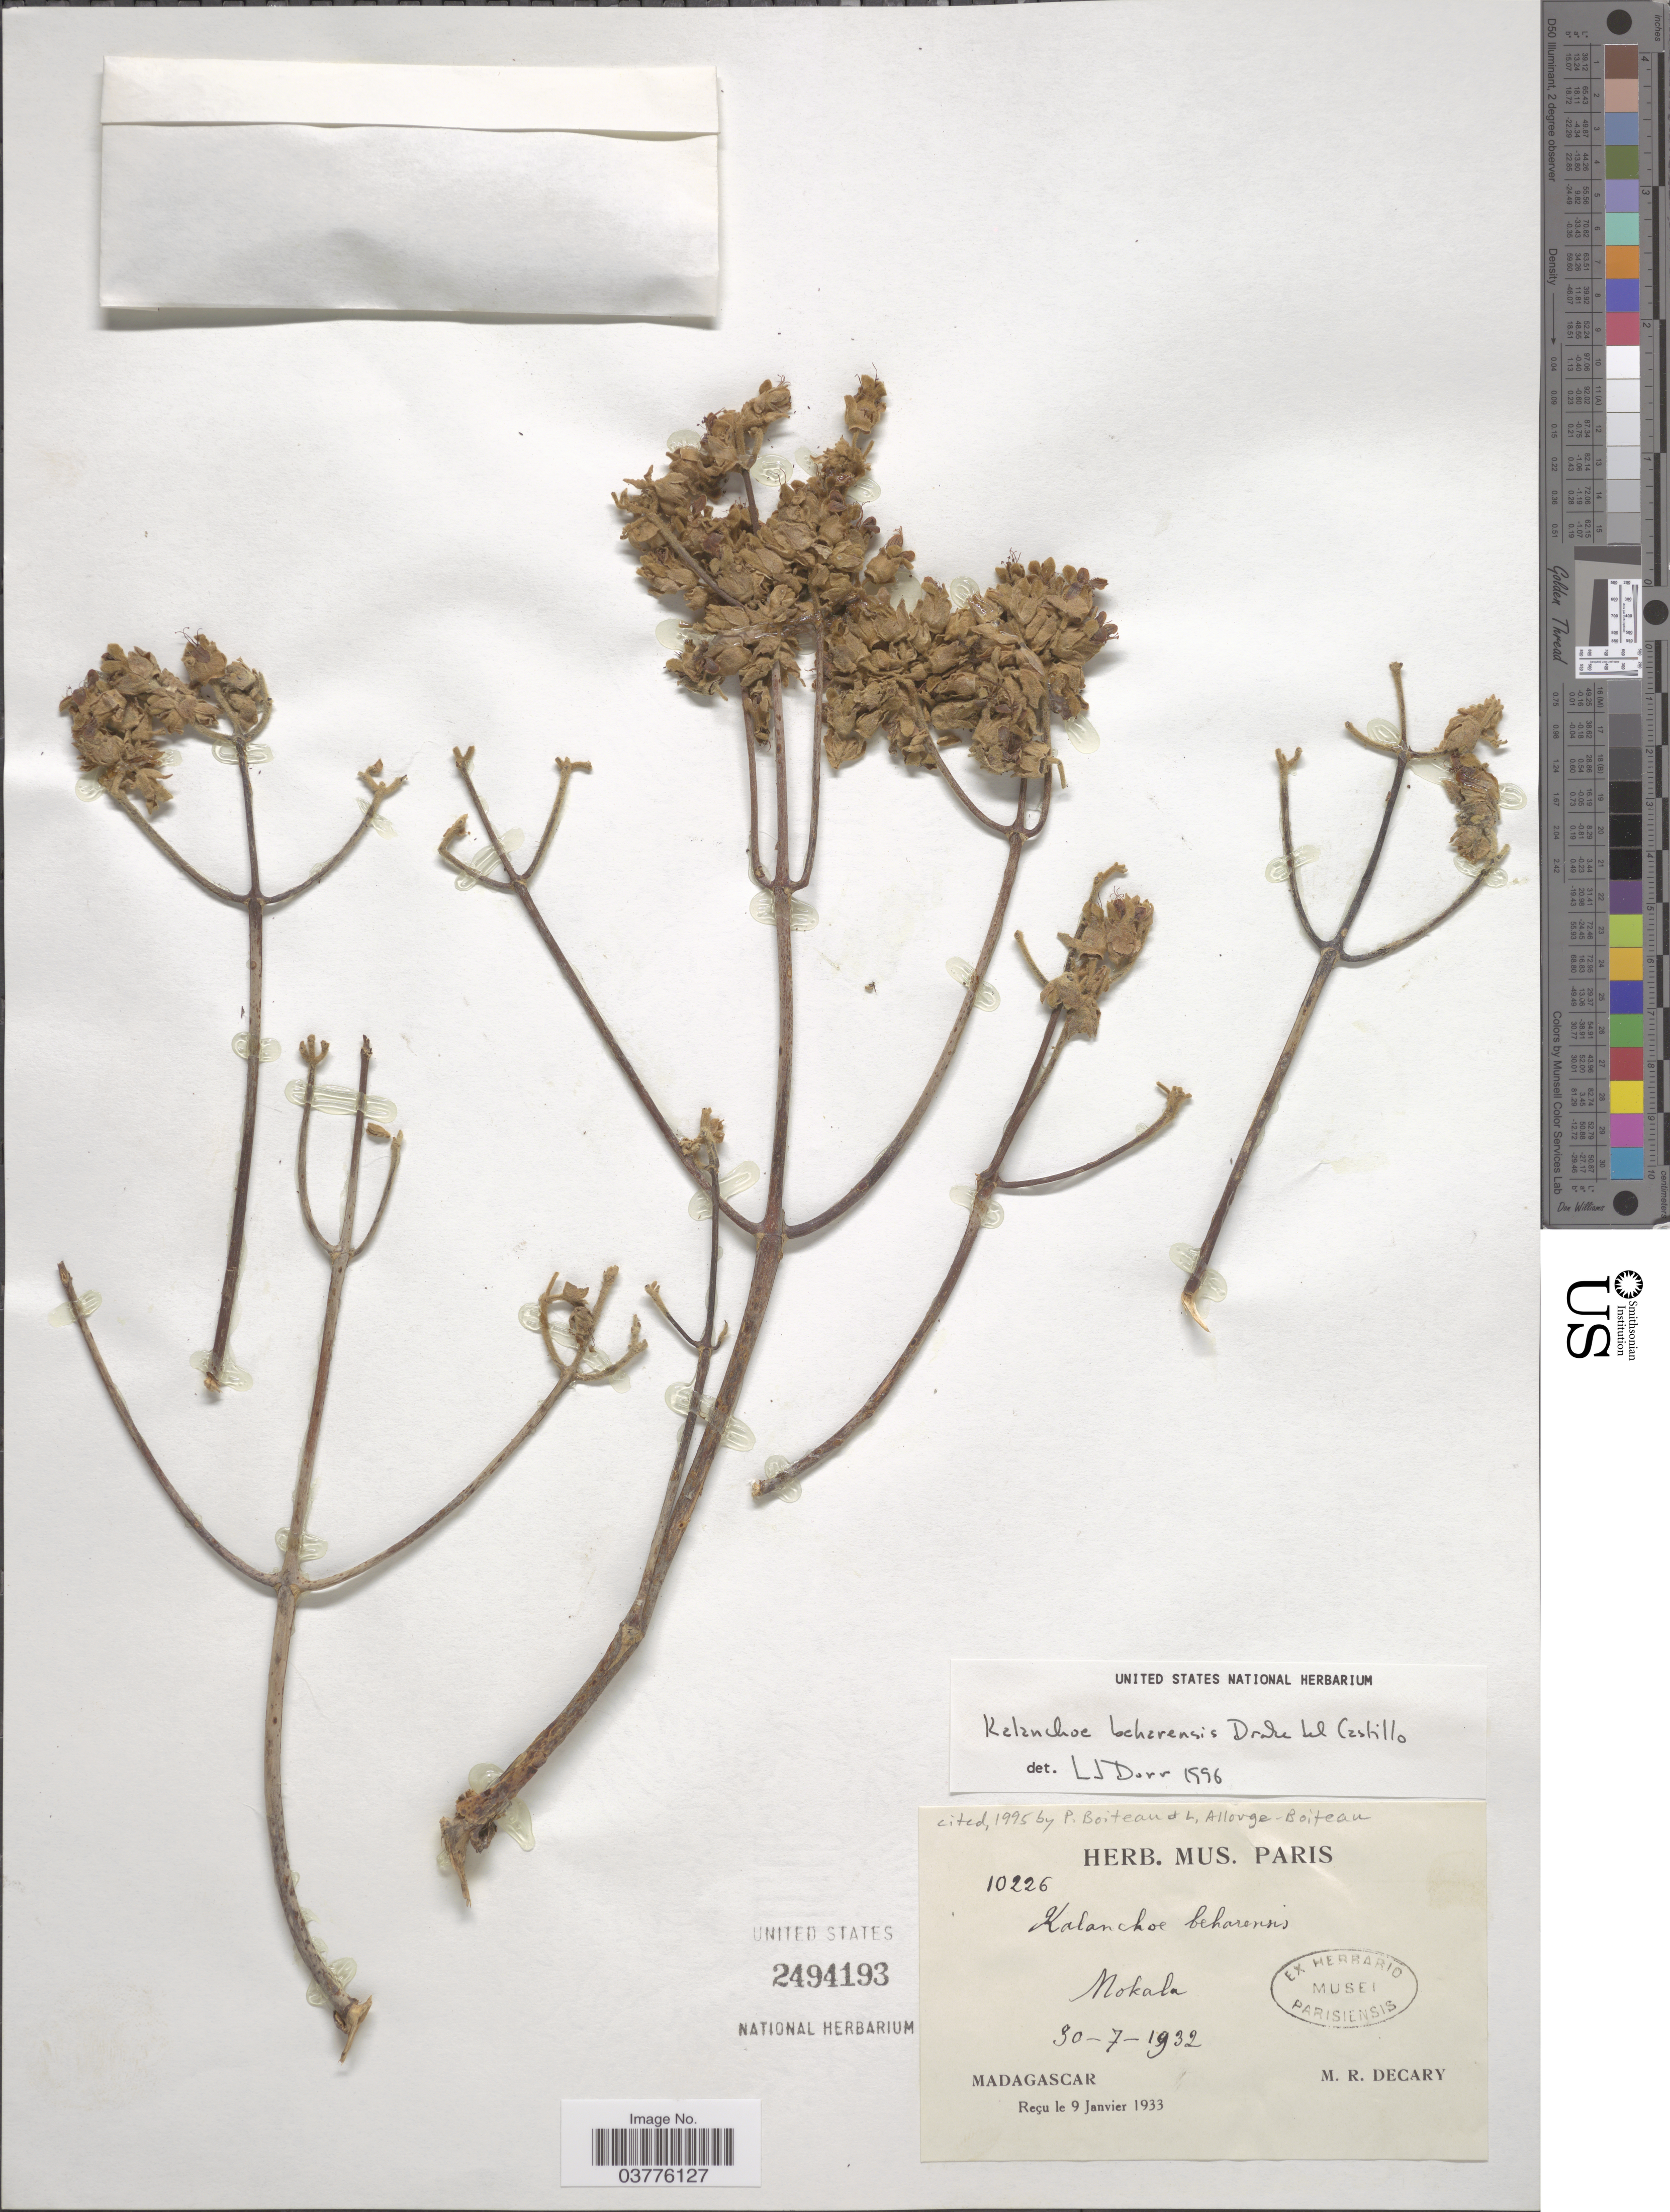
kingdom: Plantae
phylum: Tracheophyta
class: Magnoliopsida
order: Saxifragales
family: Crassulaceae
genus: Kalanchoe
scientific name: Kalanchoe beharensis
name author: Drake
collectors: R. Decary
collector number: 10226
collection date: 1932-07-30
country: Madagascar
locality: Mokala.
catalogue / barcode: US 2494193